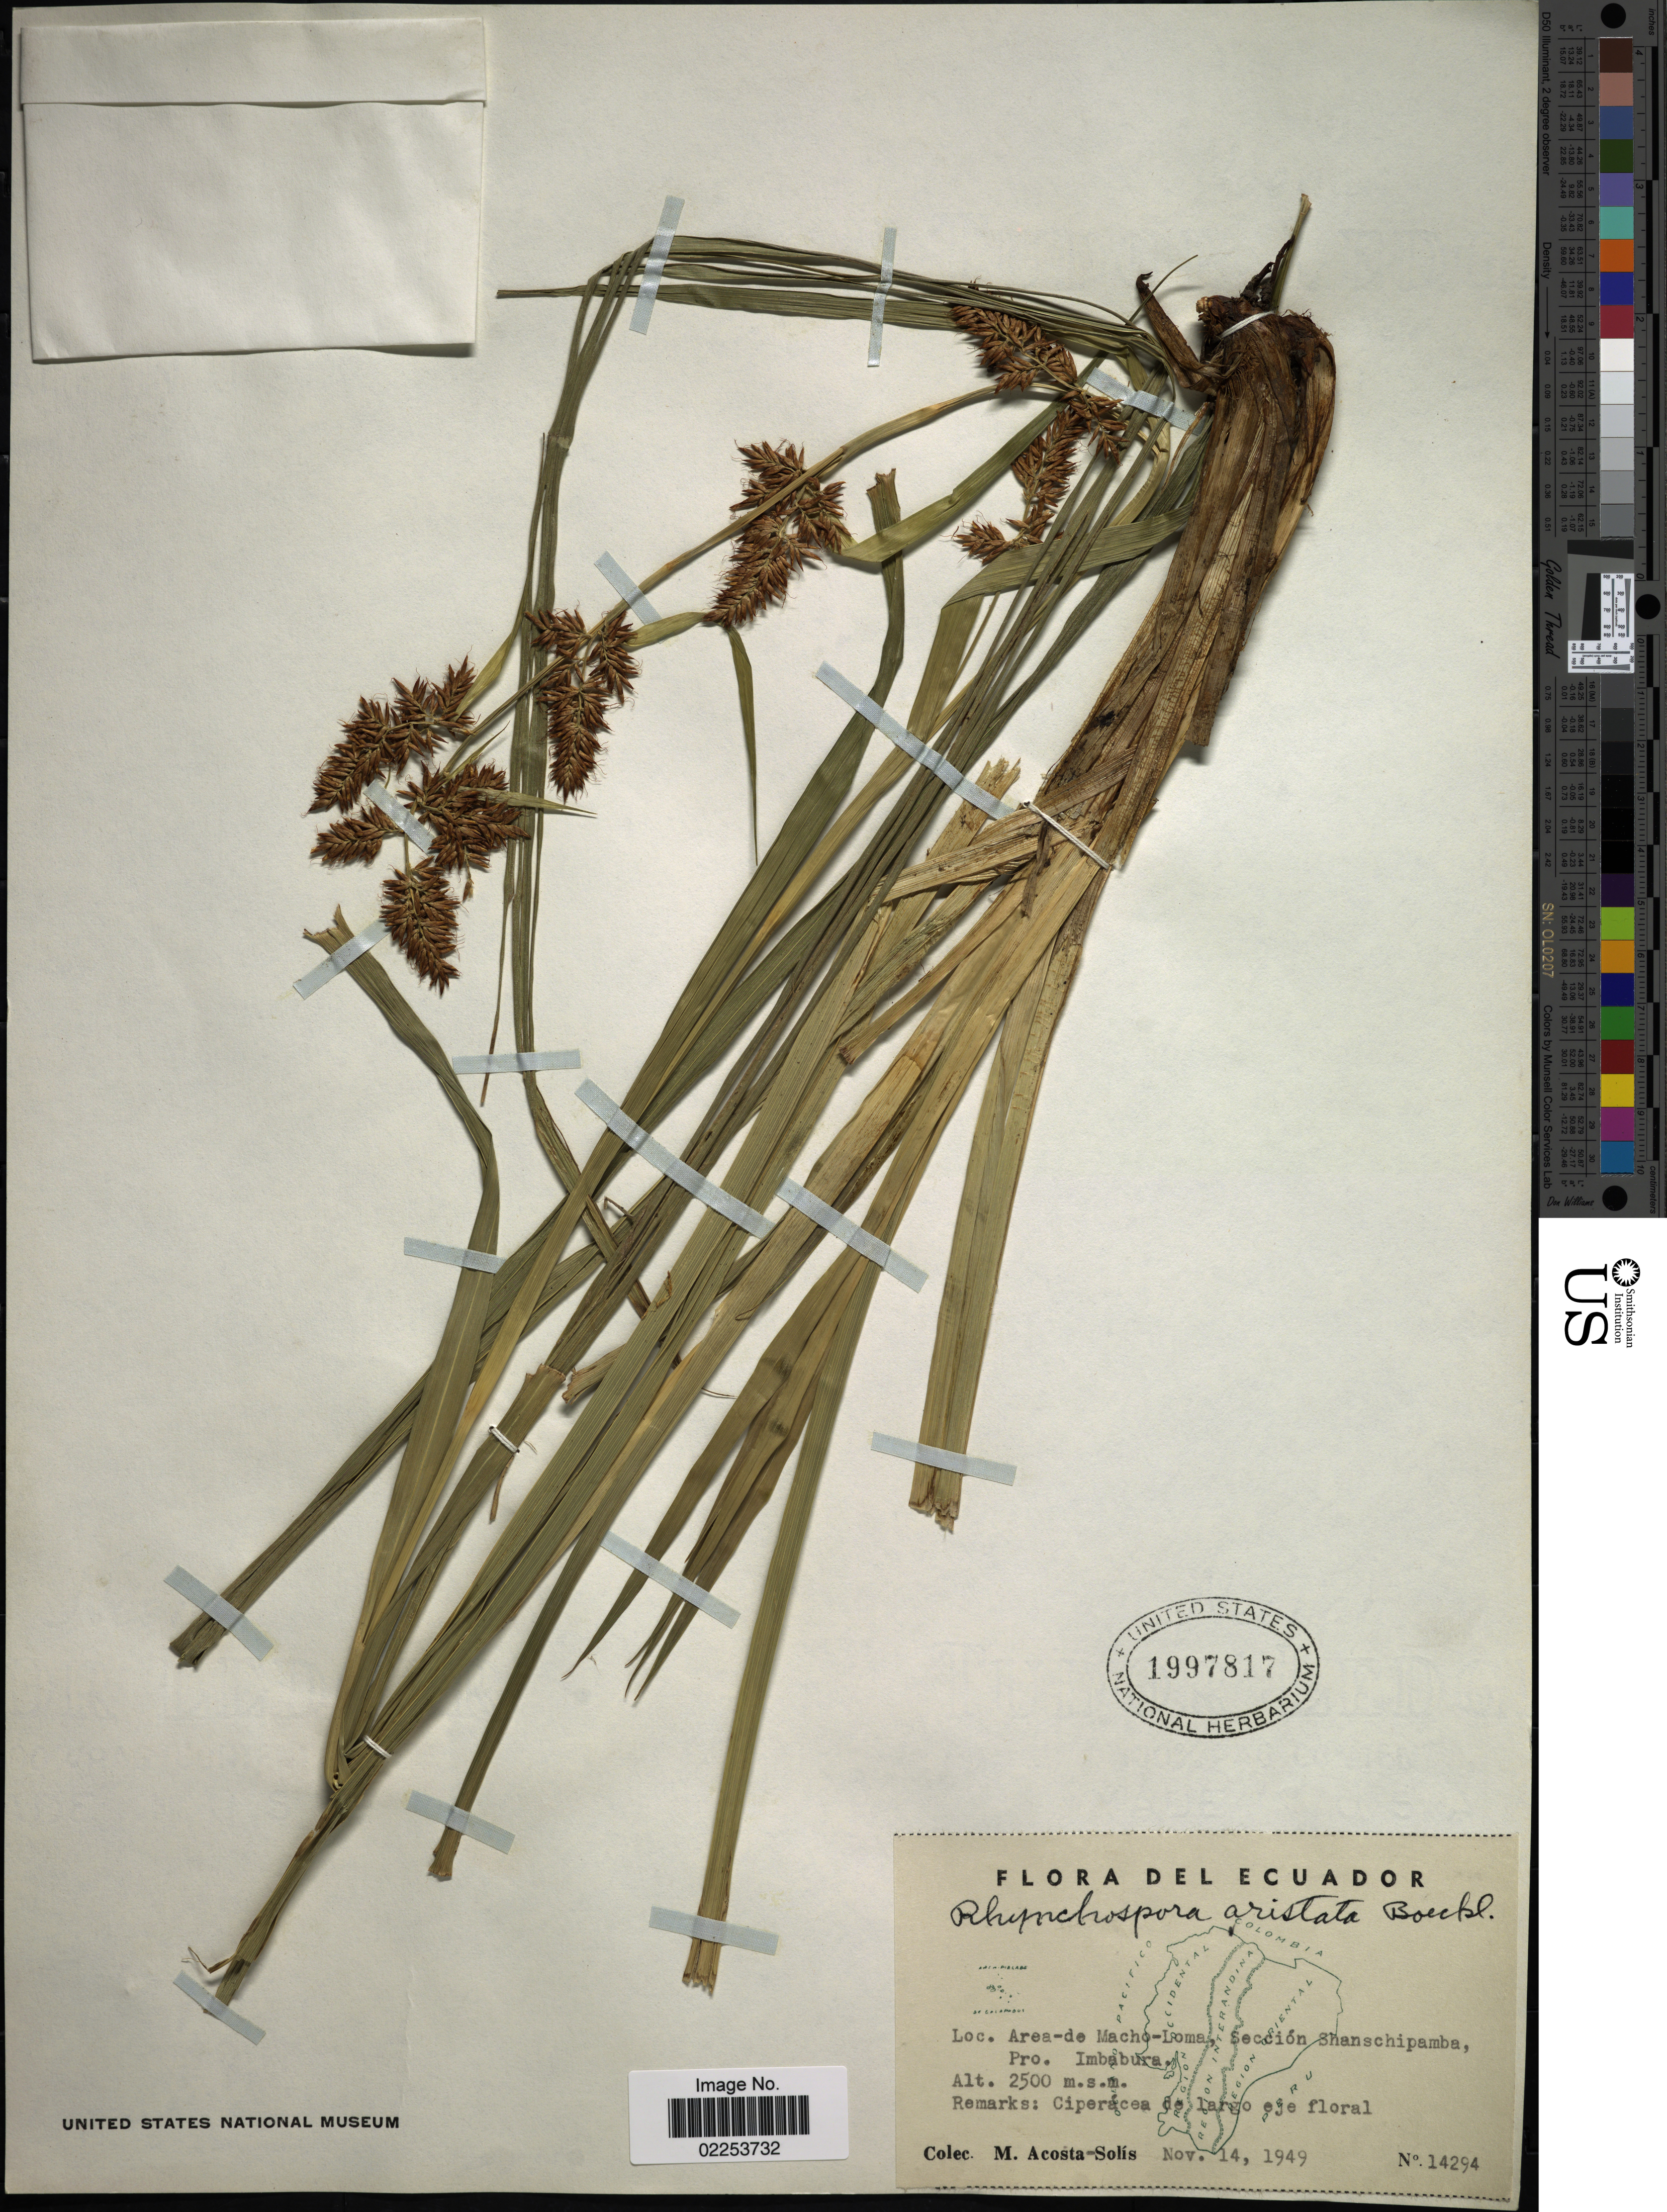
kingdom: Plantae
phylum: Tracheophyta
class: Liliopsida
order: Poales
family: Cyperaceae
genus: Rhynchospora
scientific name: Rhynchospora aristata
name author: Boeckeler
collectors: M. Acosta Solis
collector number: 14294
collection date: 1949-11-14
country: Ecuador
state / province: Imbabura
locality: Area- de Macho-Loma, Seccion Shanschipamba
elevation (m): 2500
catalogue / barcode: US 1997817